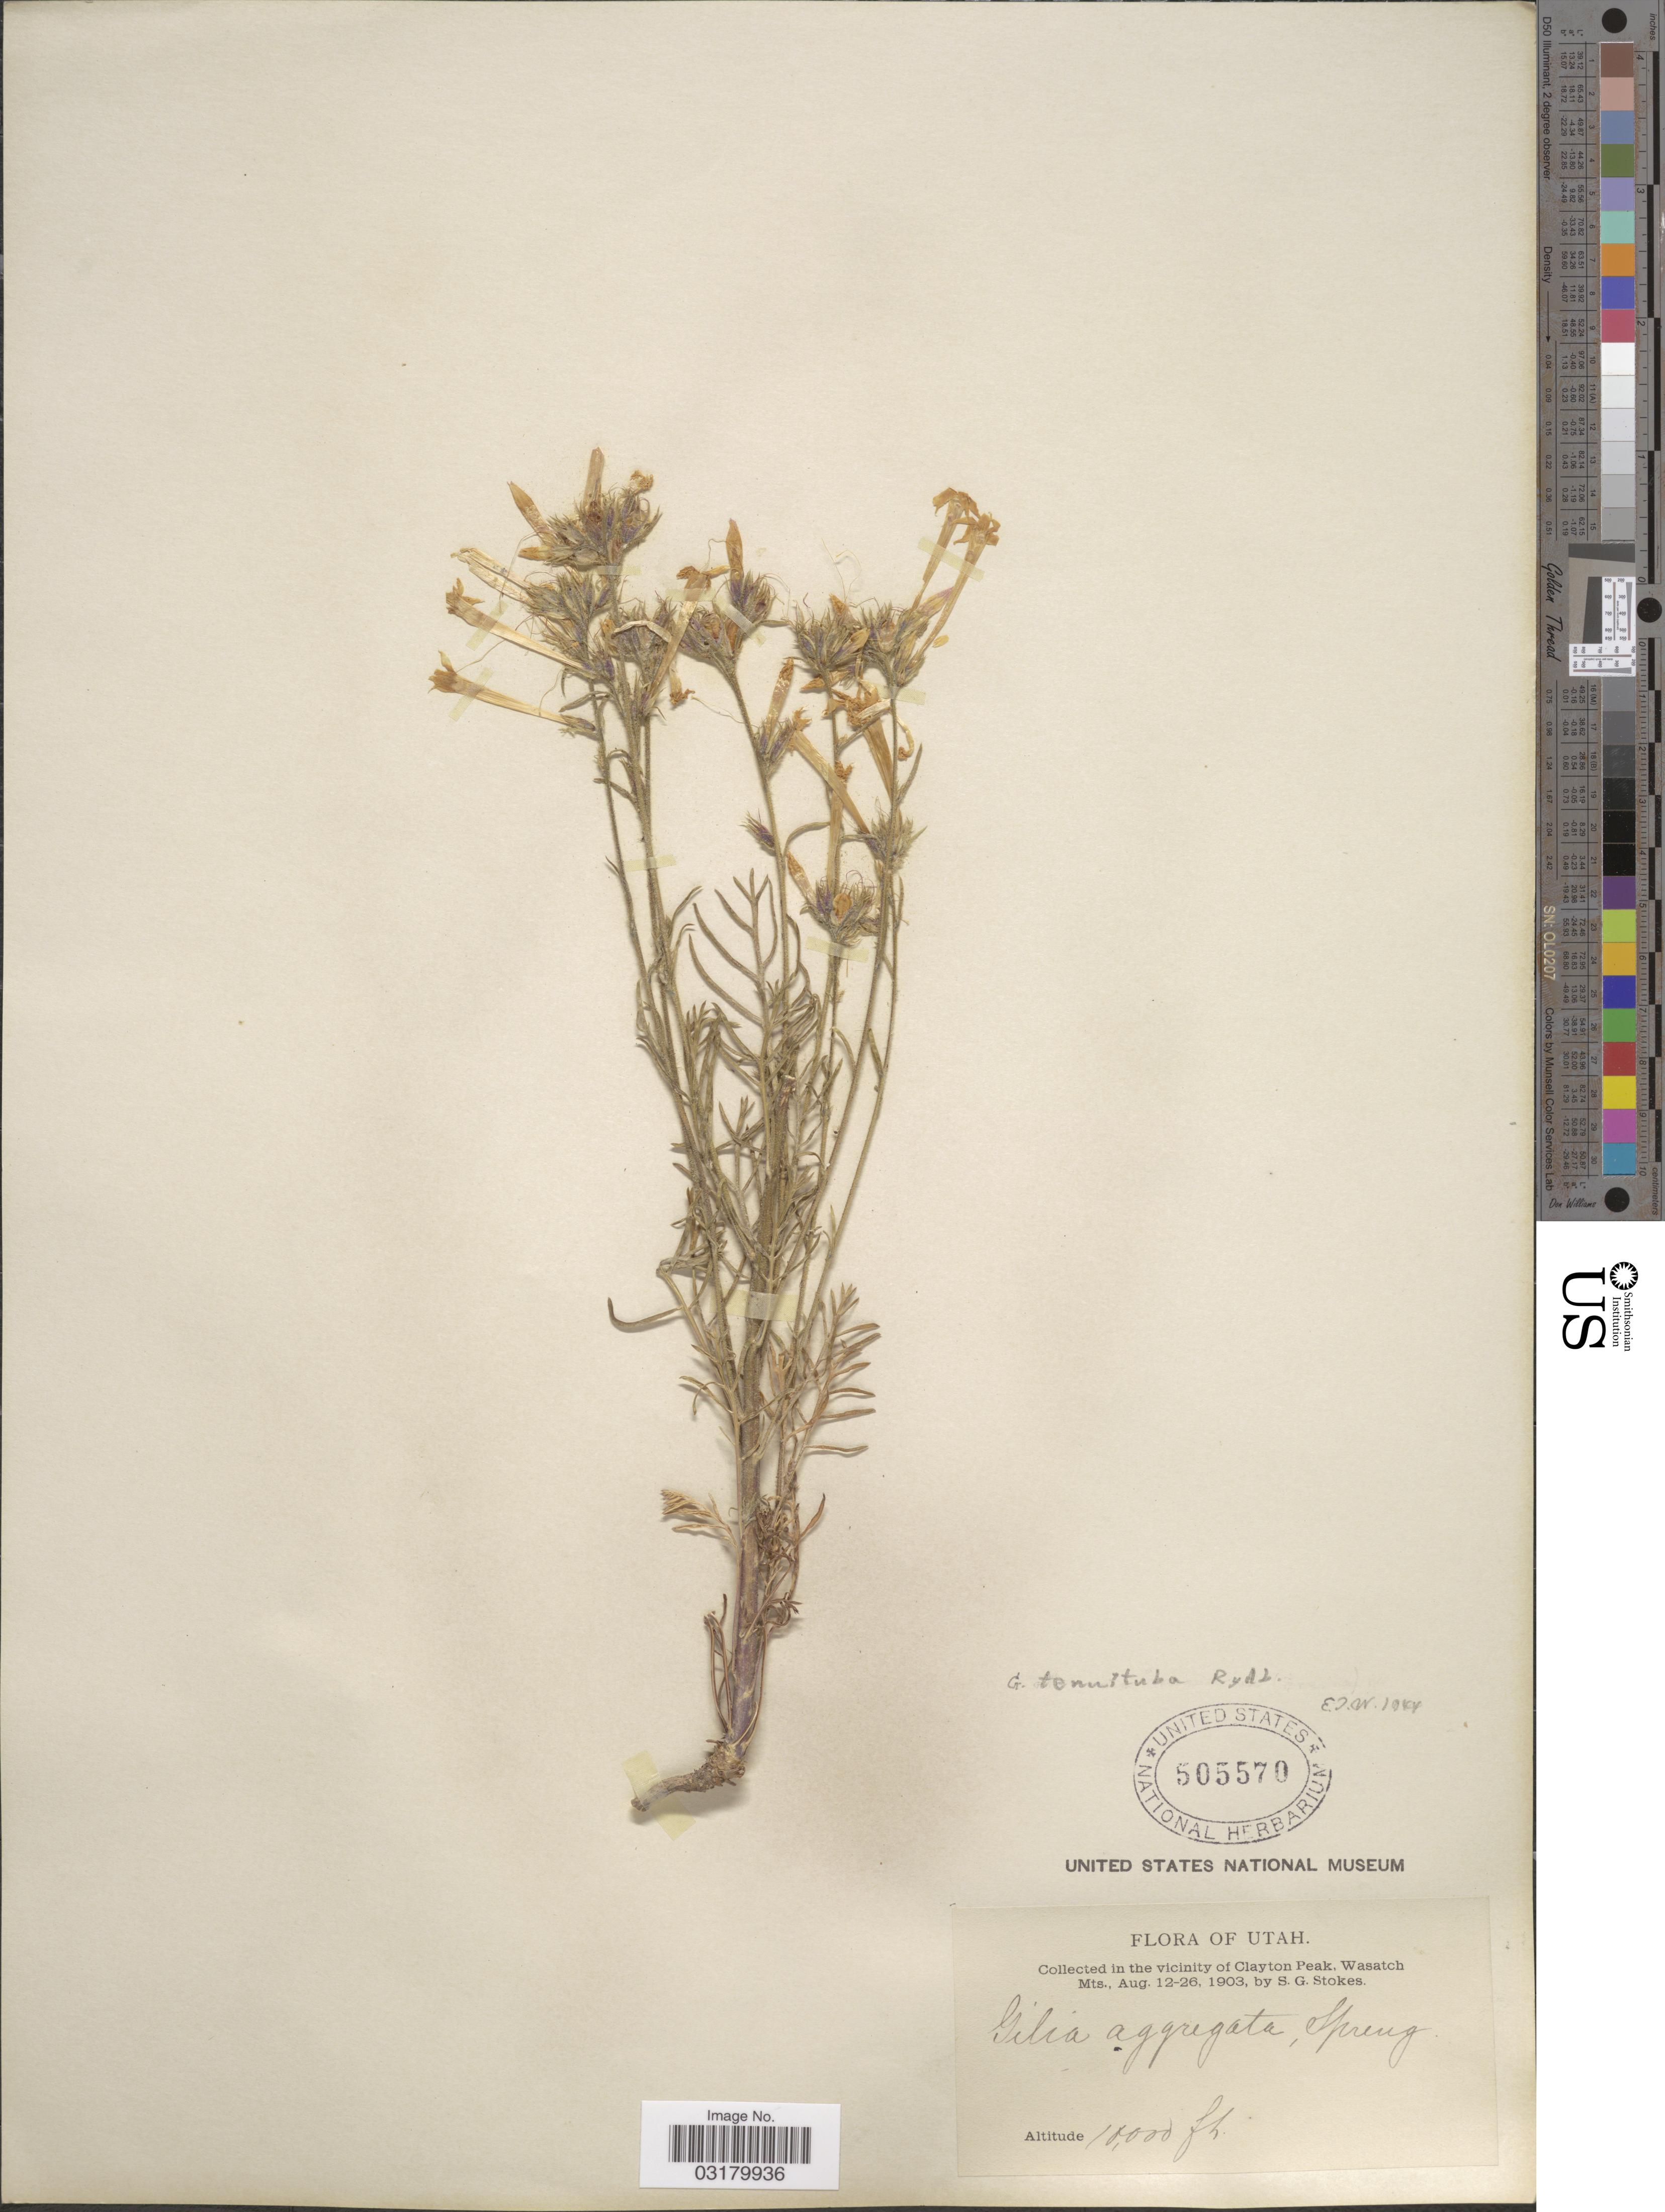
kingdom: Plantae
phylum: Tracheophyta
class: Magnoliopsida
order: Ericales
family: Polemoniaceae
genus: Ipomopsis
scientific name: Ipomopsis tenuituba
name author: (Rydb.) V.E. Grant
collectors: S. G. Stokes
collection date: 1903-08-12/1903-08-26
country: United States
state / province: Utah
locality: Collected in the vicinity of Clayton Peak, Wasatch Mts.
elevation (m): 3048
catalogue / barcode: US 505570